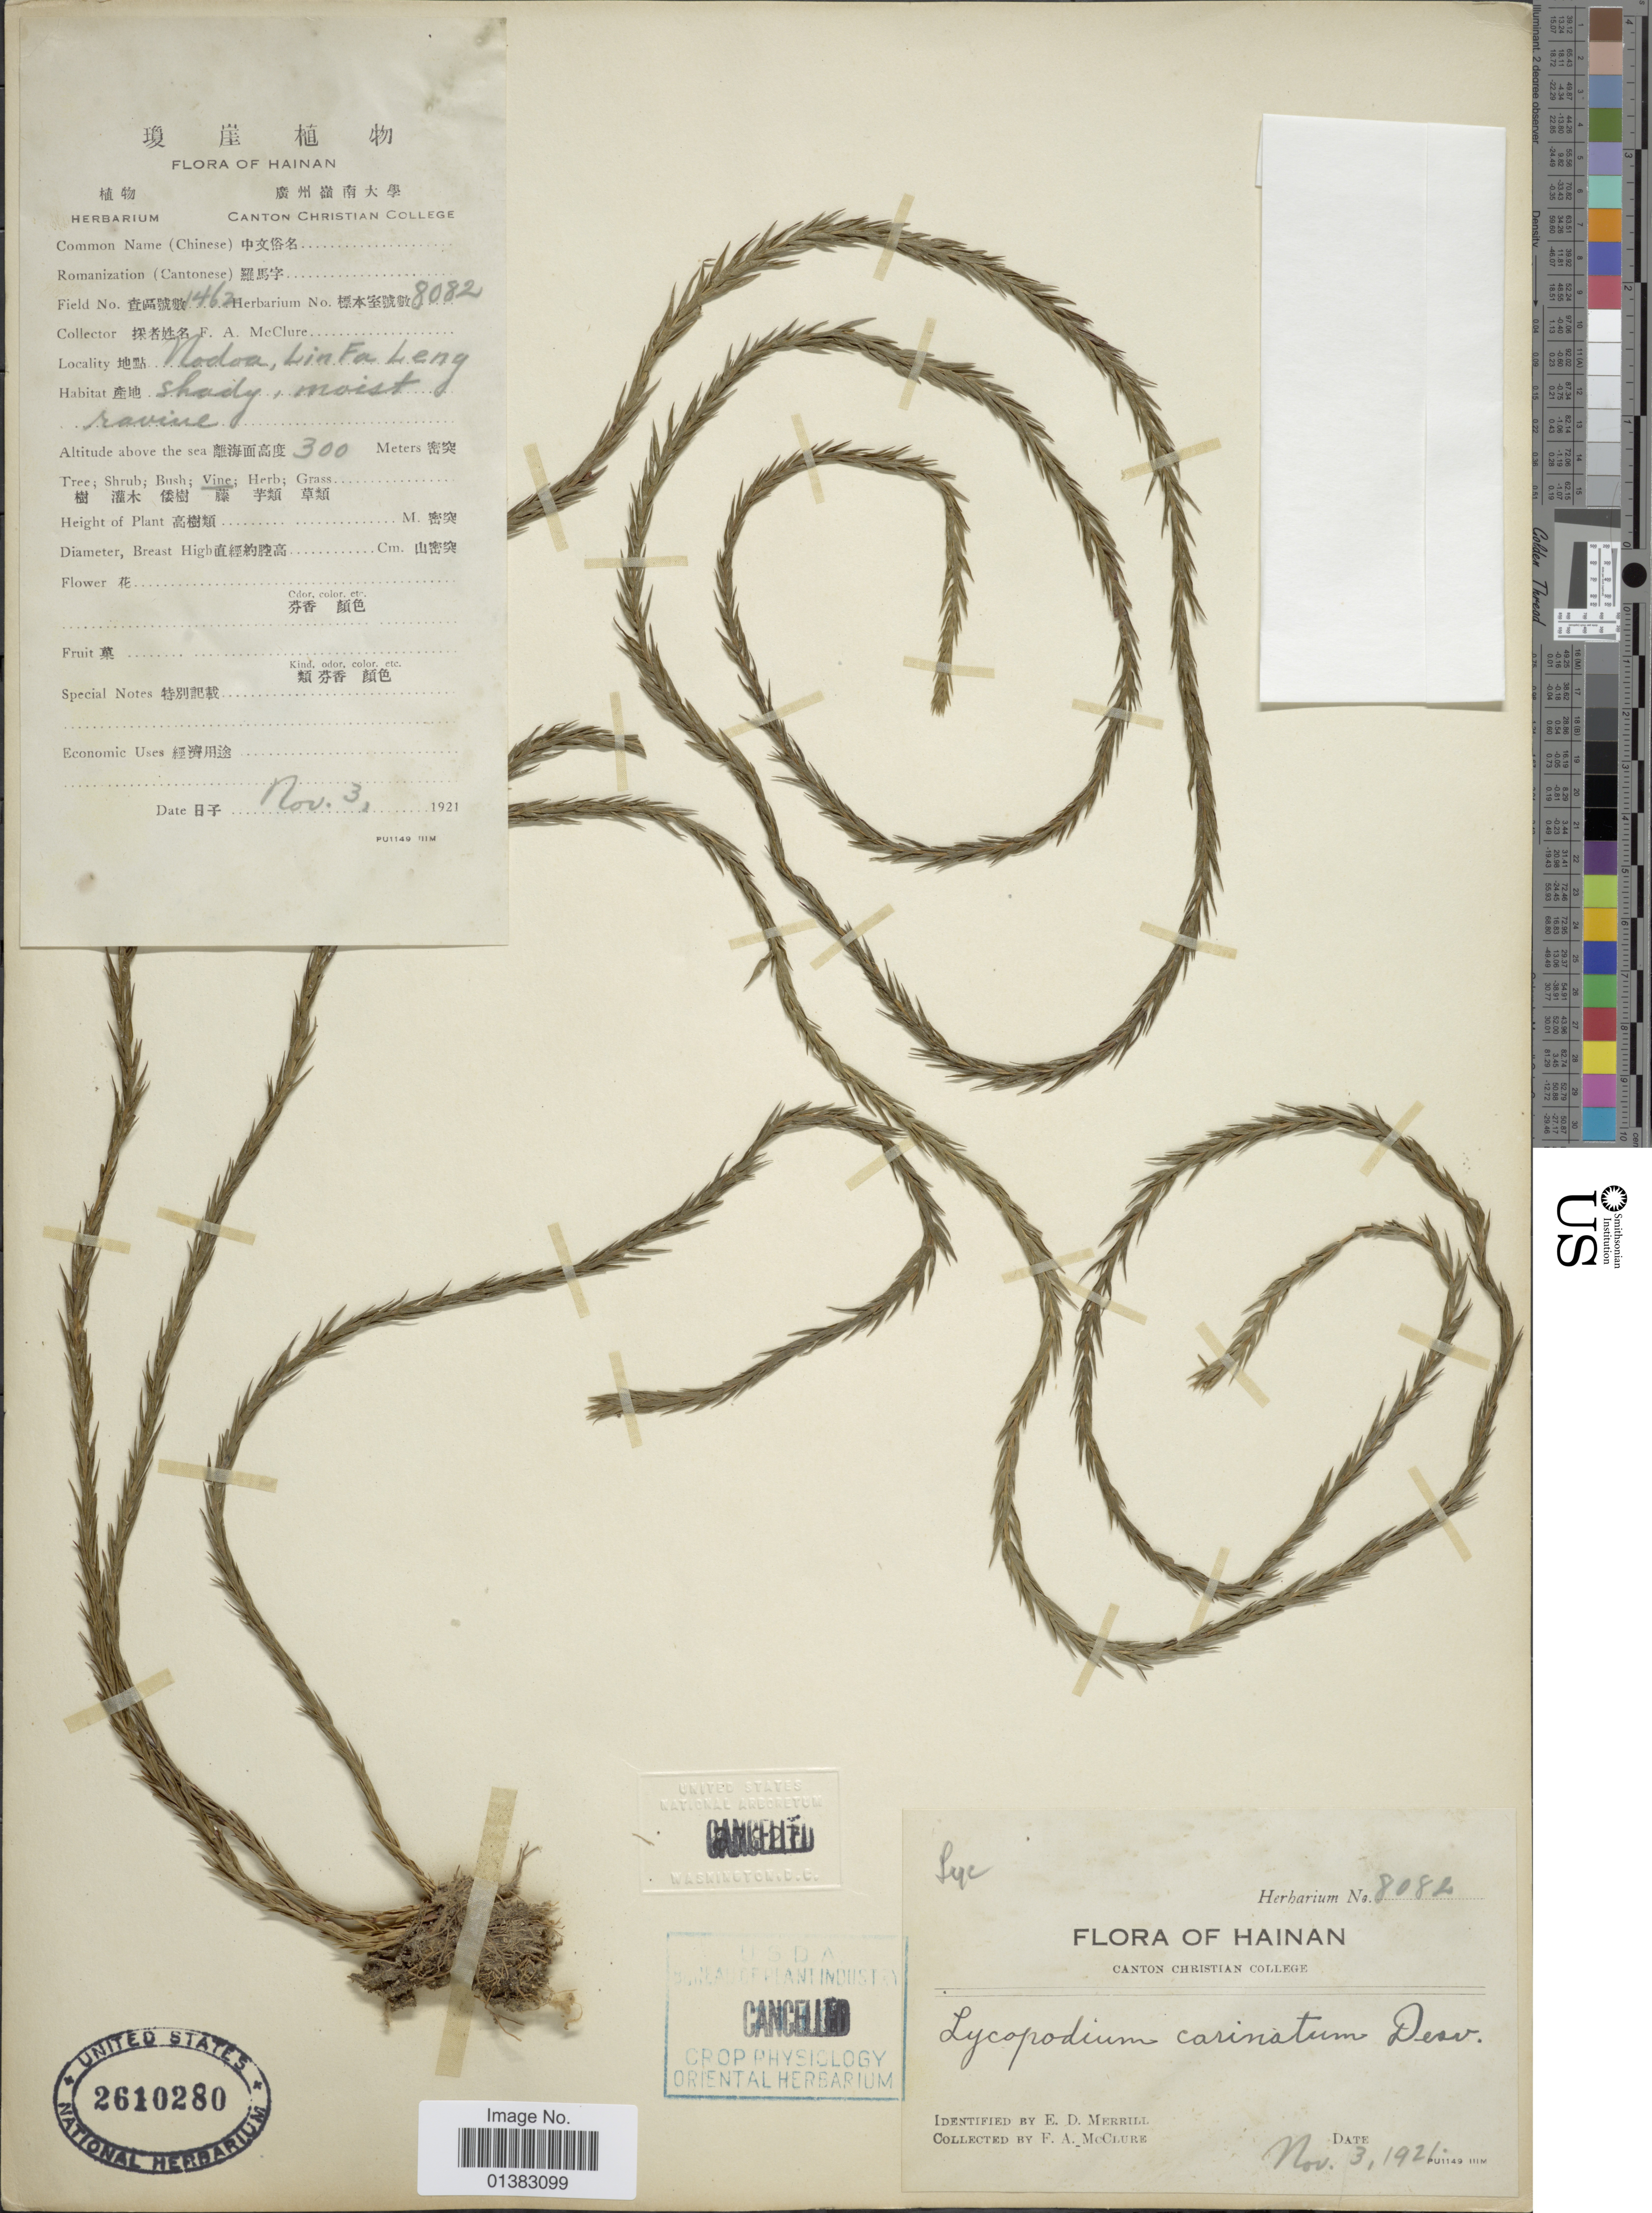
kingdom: Plantae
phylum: Tracheophyta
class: Lycopodiopsida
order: Lycopodiales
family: Lycopodiaceae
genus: Phlegmariurus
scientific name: Phlegmariurus carinatus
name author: (Desv.) Ching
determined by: Field, A. R.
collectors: F. A. McClure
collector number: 1462/8082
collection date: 1921-11-03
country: China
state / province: Hainan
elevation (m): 300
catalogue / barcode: US 2610280